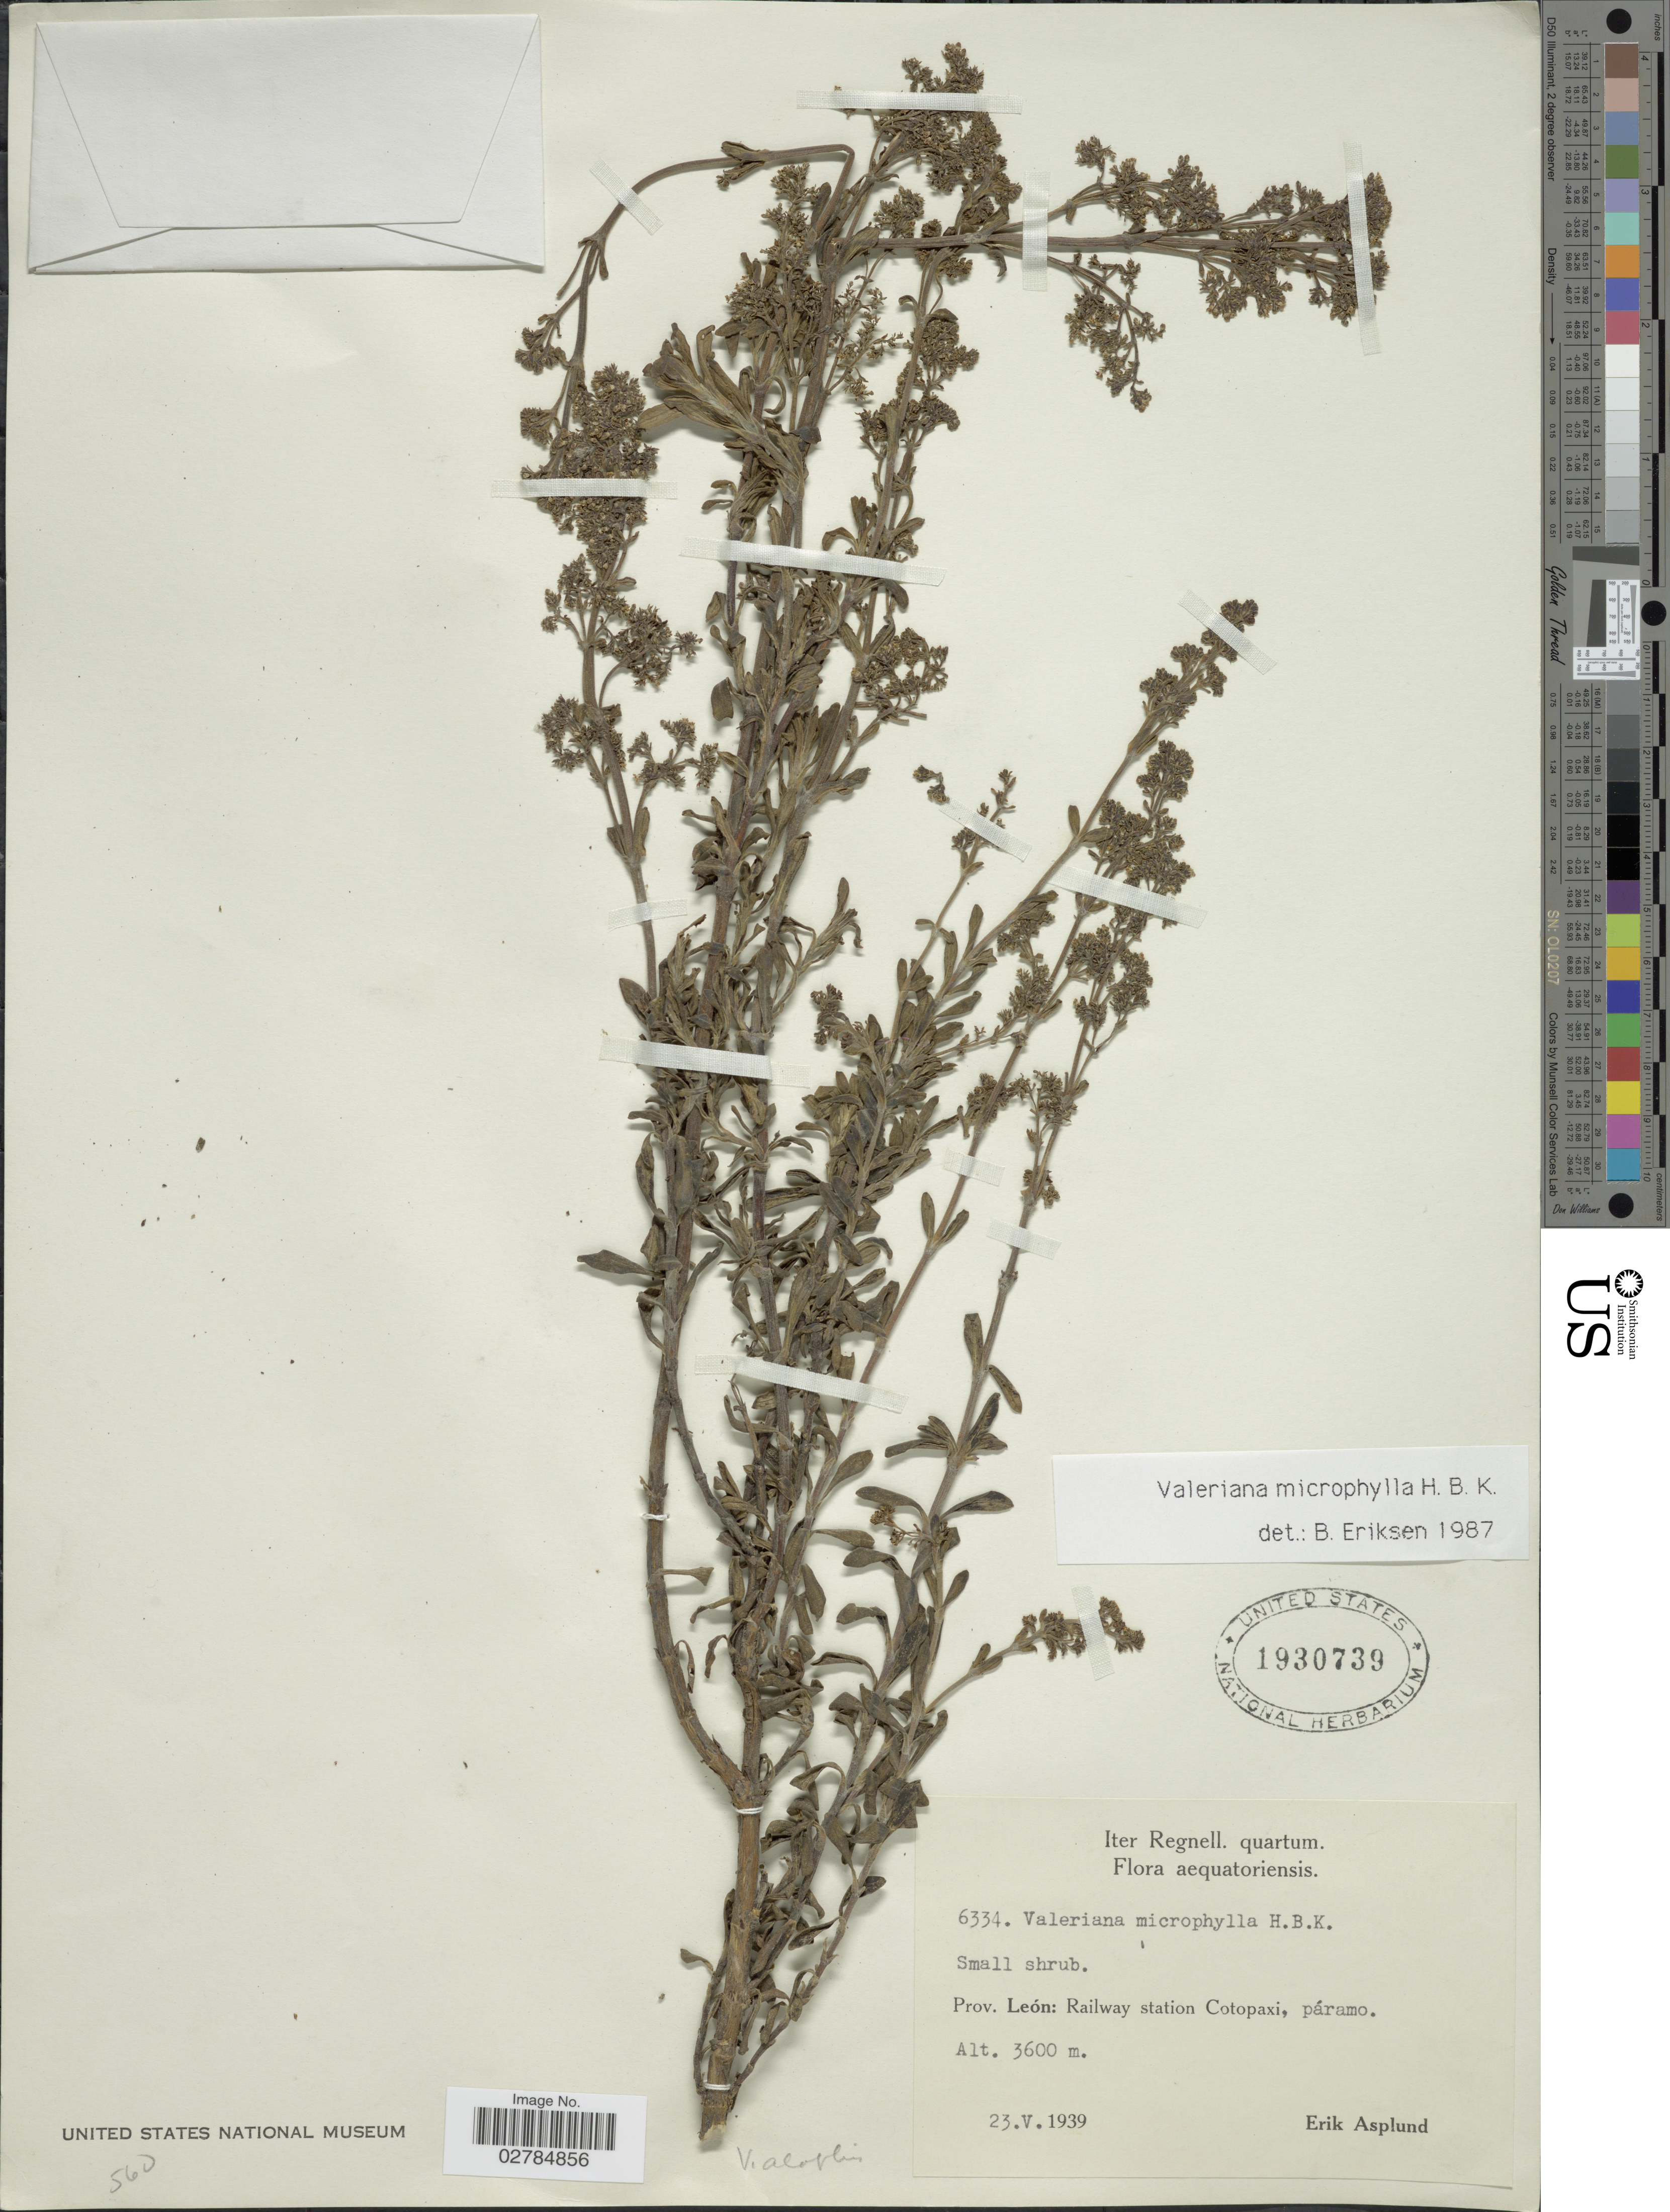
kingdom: Plantae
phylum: Tracheophyta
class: Magnoliopsida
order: Dipsacales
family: Caprifoliaceae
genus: Valeriana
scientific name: Valeriana microphylla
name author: Kunth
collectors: E. Asplund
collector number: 6334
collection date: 1939-05-23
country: Nicaragua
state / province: Leon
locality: Aequatoriensis. Prov. Léon: Railway station Cotopaxi, páramo.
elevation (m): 3600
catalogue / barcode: US 1930739